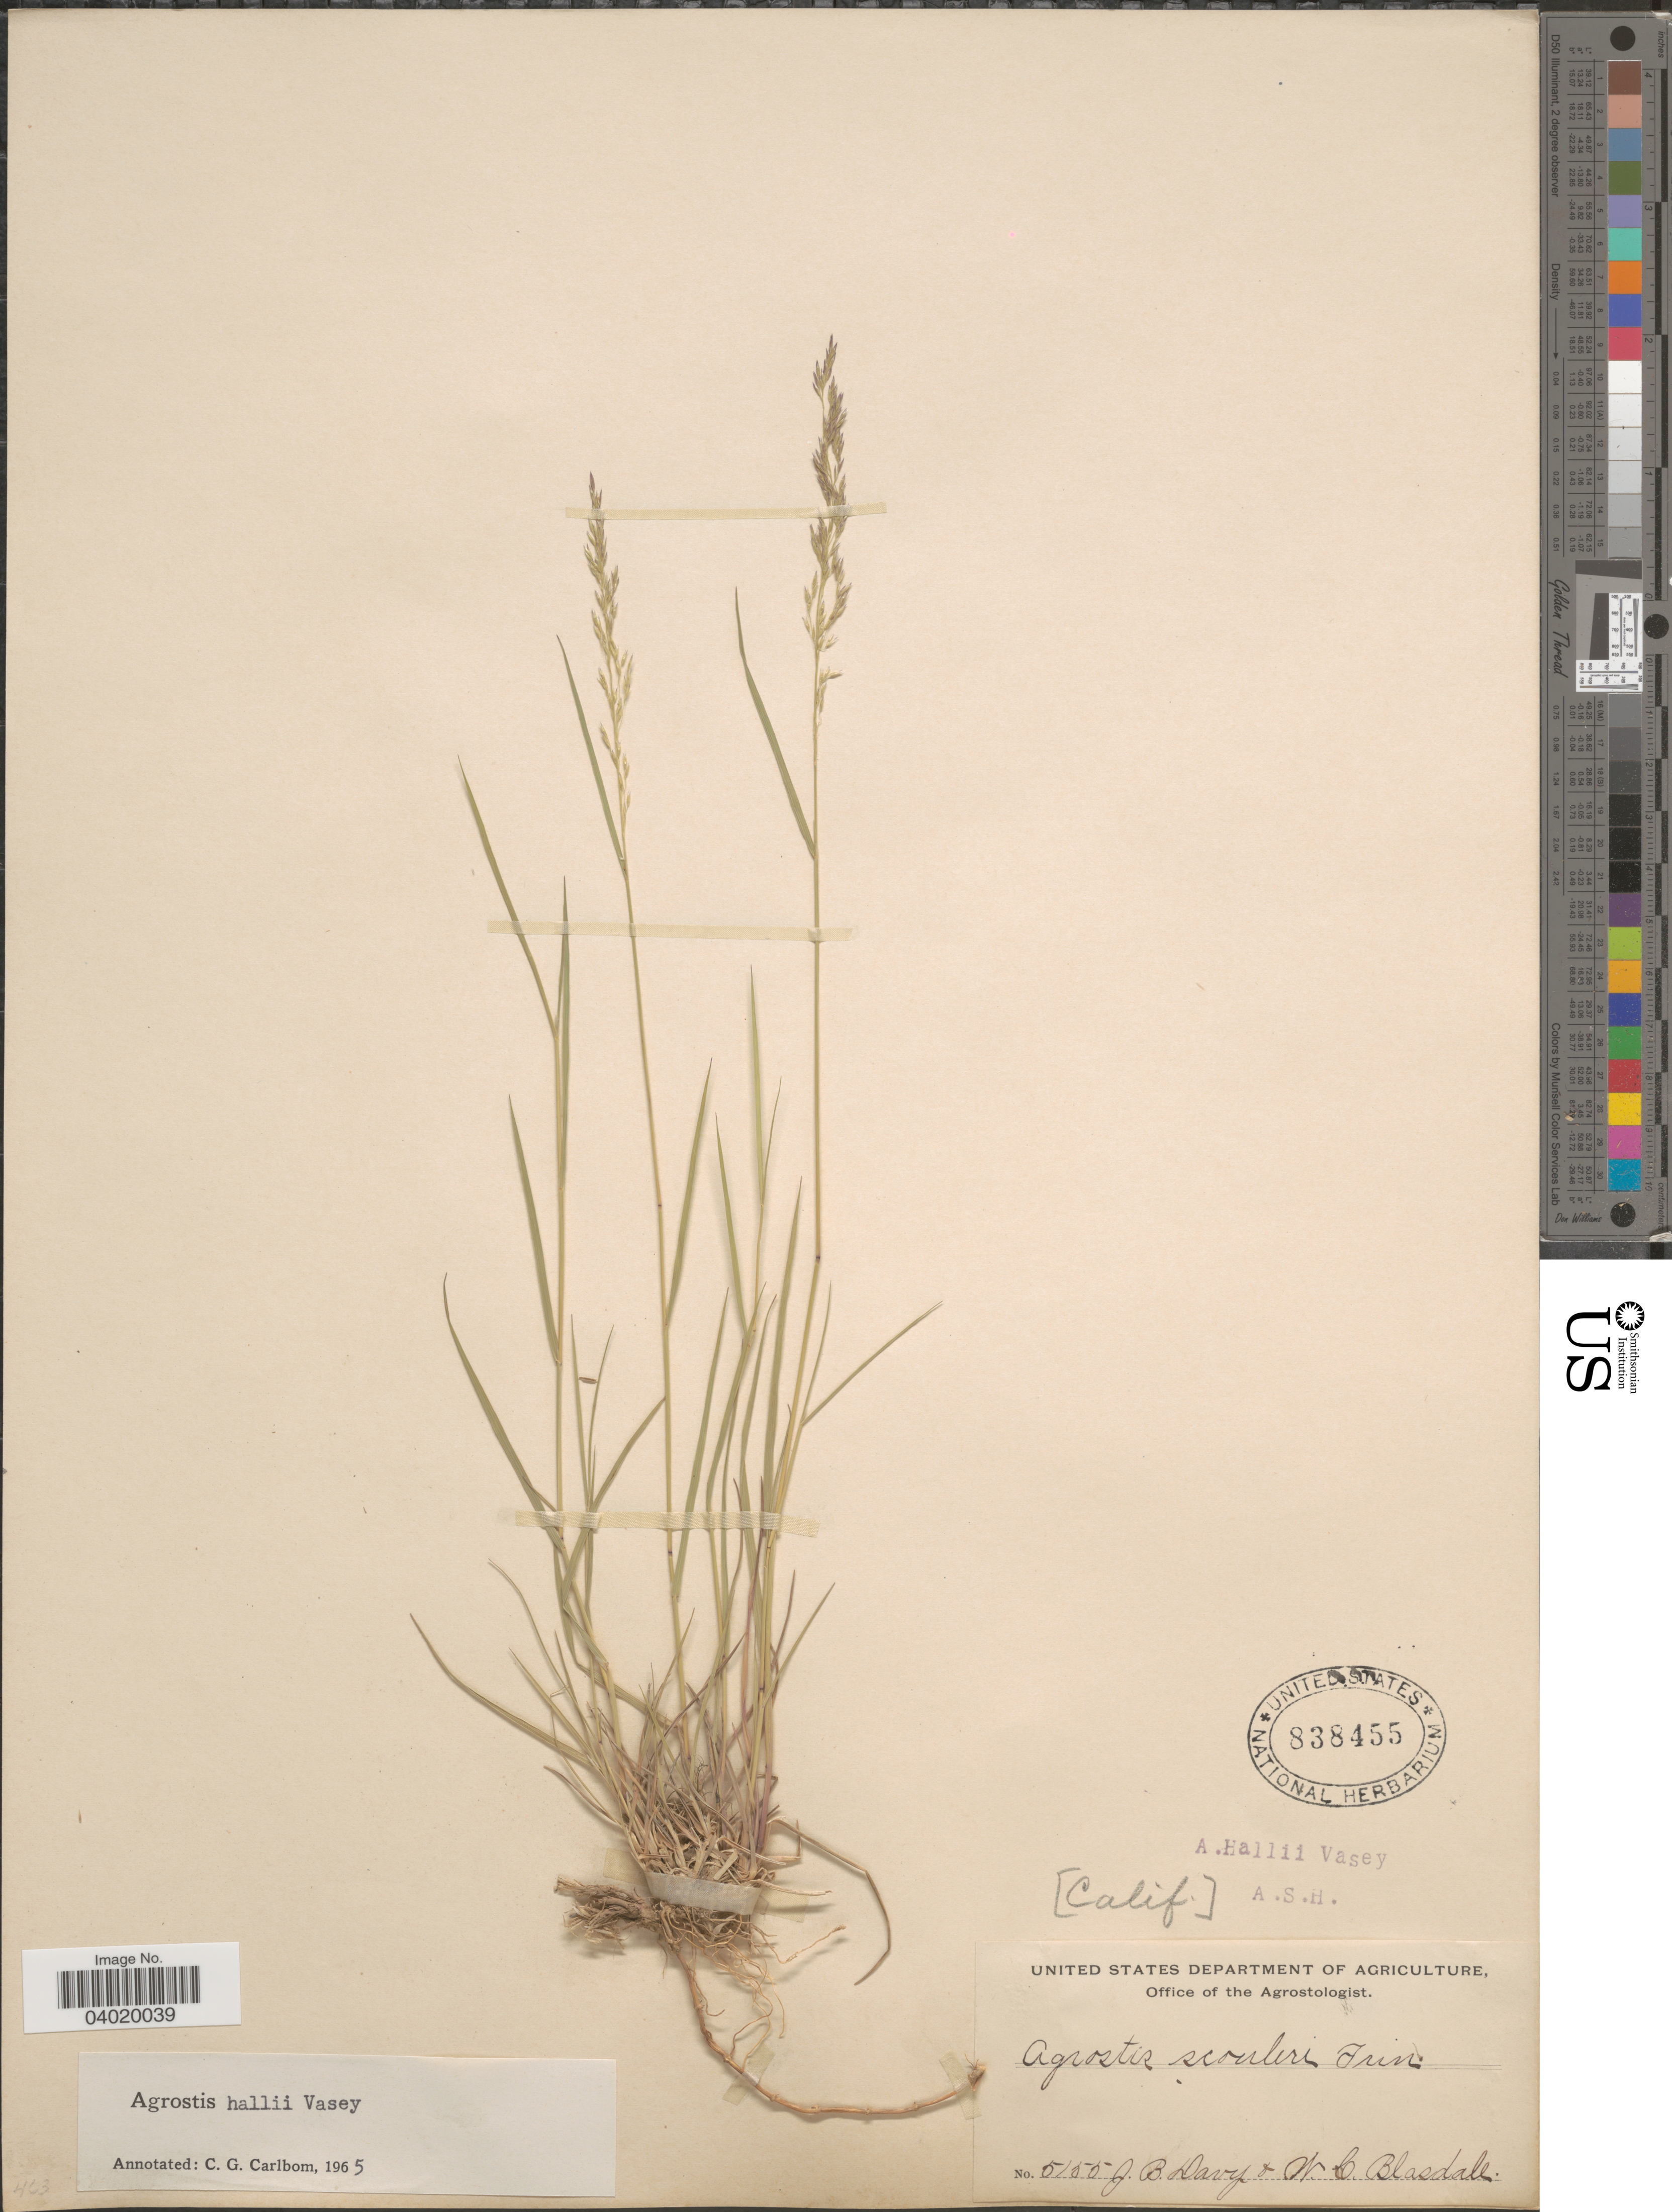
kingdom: Plantae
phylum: Tracheophyta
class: Liliopsida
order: Poales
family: Poaceae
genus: Agrostis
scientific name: Agrostis hallii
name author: Vasey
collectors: J. Burtt Davy & W. Blasdale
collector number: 5155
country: United States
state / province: California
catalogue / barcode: US 838455